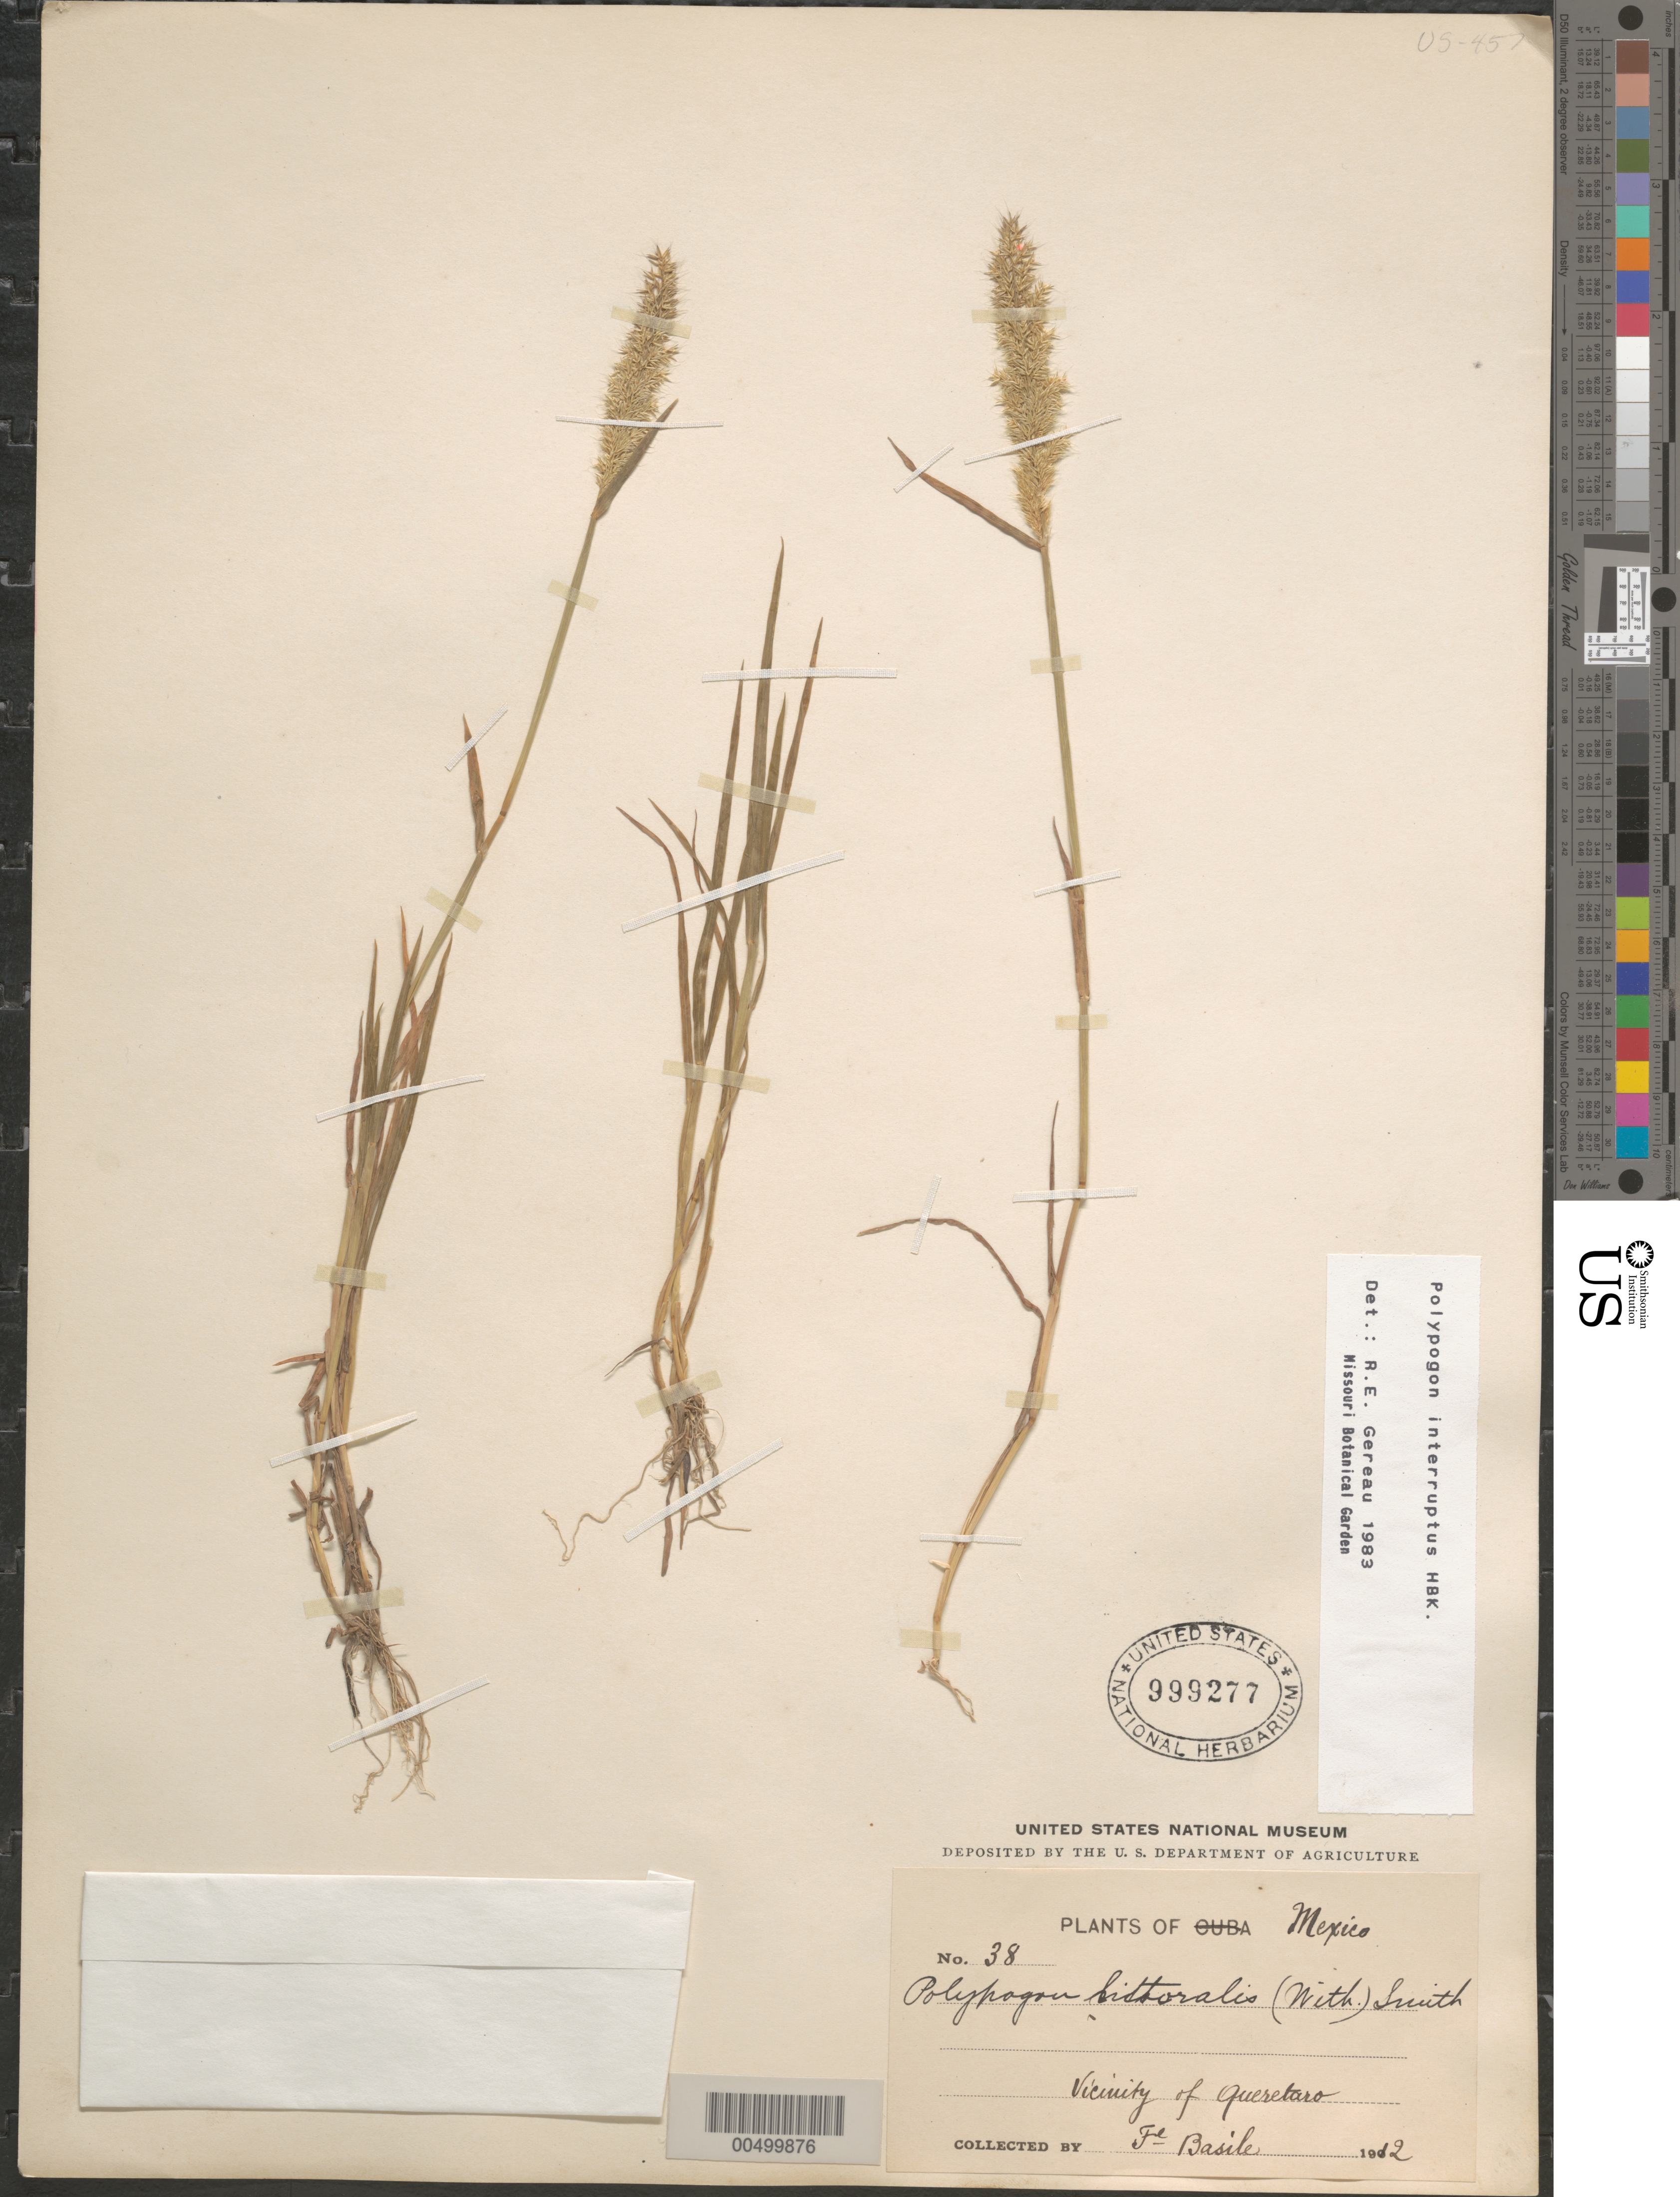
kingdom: Plantae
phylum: Tracheophyta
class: Liliopsida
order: Poales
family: Poaceae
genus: Polypogon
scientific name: Polypogon interruptus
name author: Kunth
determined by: Gereau, R. E.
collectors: Bro. Basile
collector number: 38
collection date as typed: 1912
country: Mexico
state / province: Querétaro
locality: Vicinity of Querétaro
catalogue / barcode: US 999277